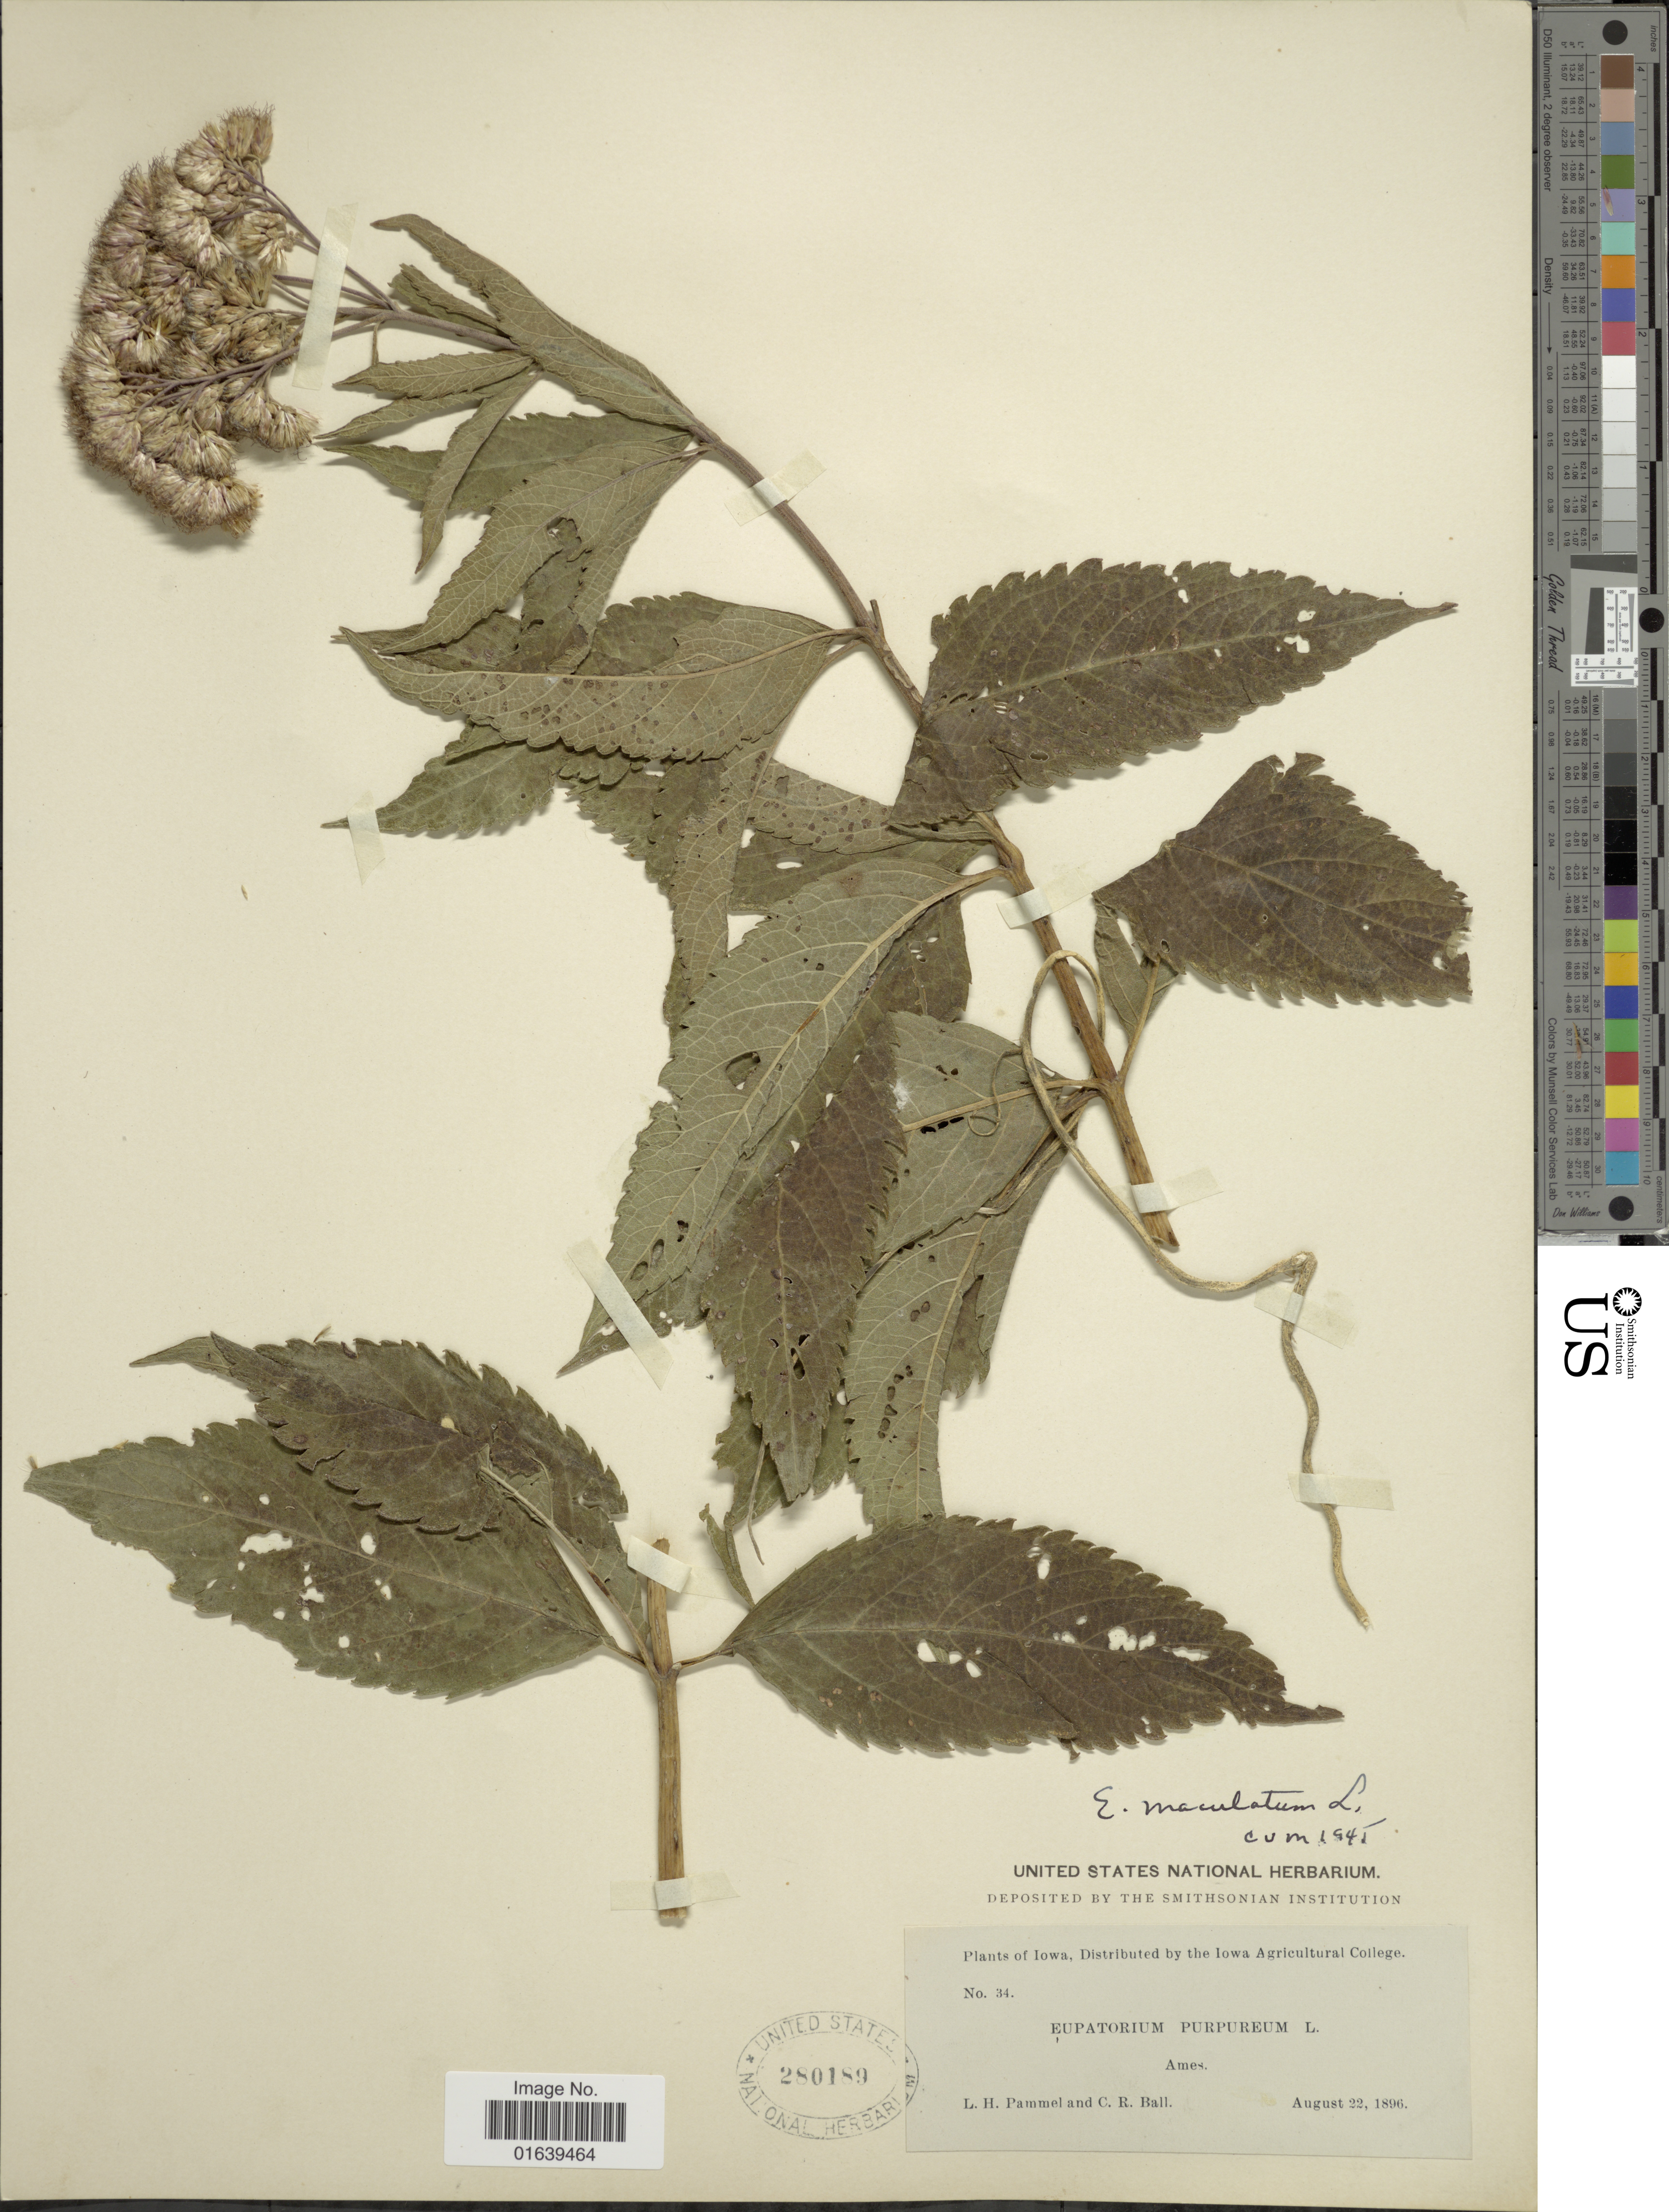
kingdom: Plantae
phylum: Tracheophyta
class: Magnoliopsida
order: Asterales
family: Asteraceae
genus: Eupatorium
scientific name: Eupatorium maculatum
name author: L.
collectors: L. Pammel & C. R. Ball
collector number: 34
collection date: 1896-08-22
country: United States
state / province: Iowa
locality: Ames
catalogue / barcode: US 280189